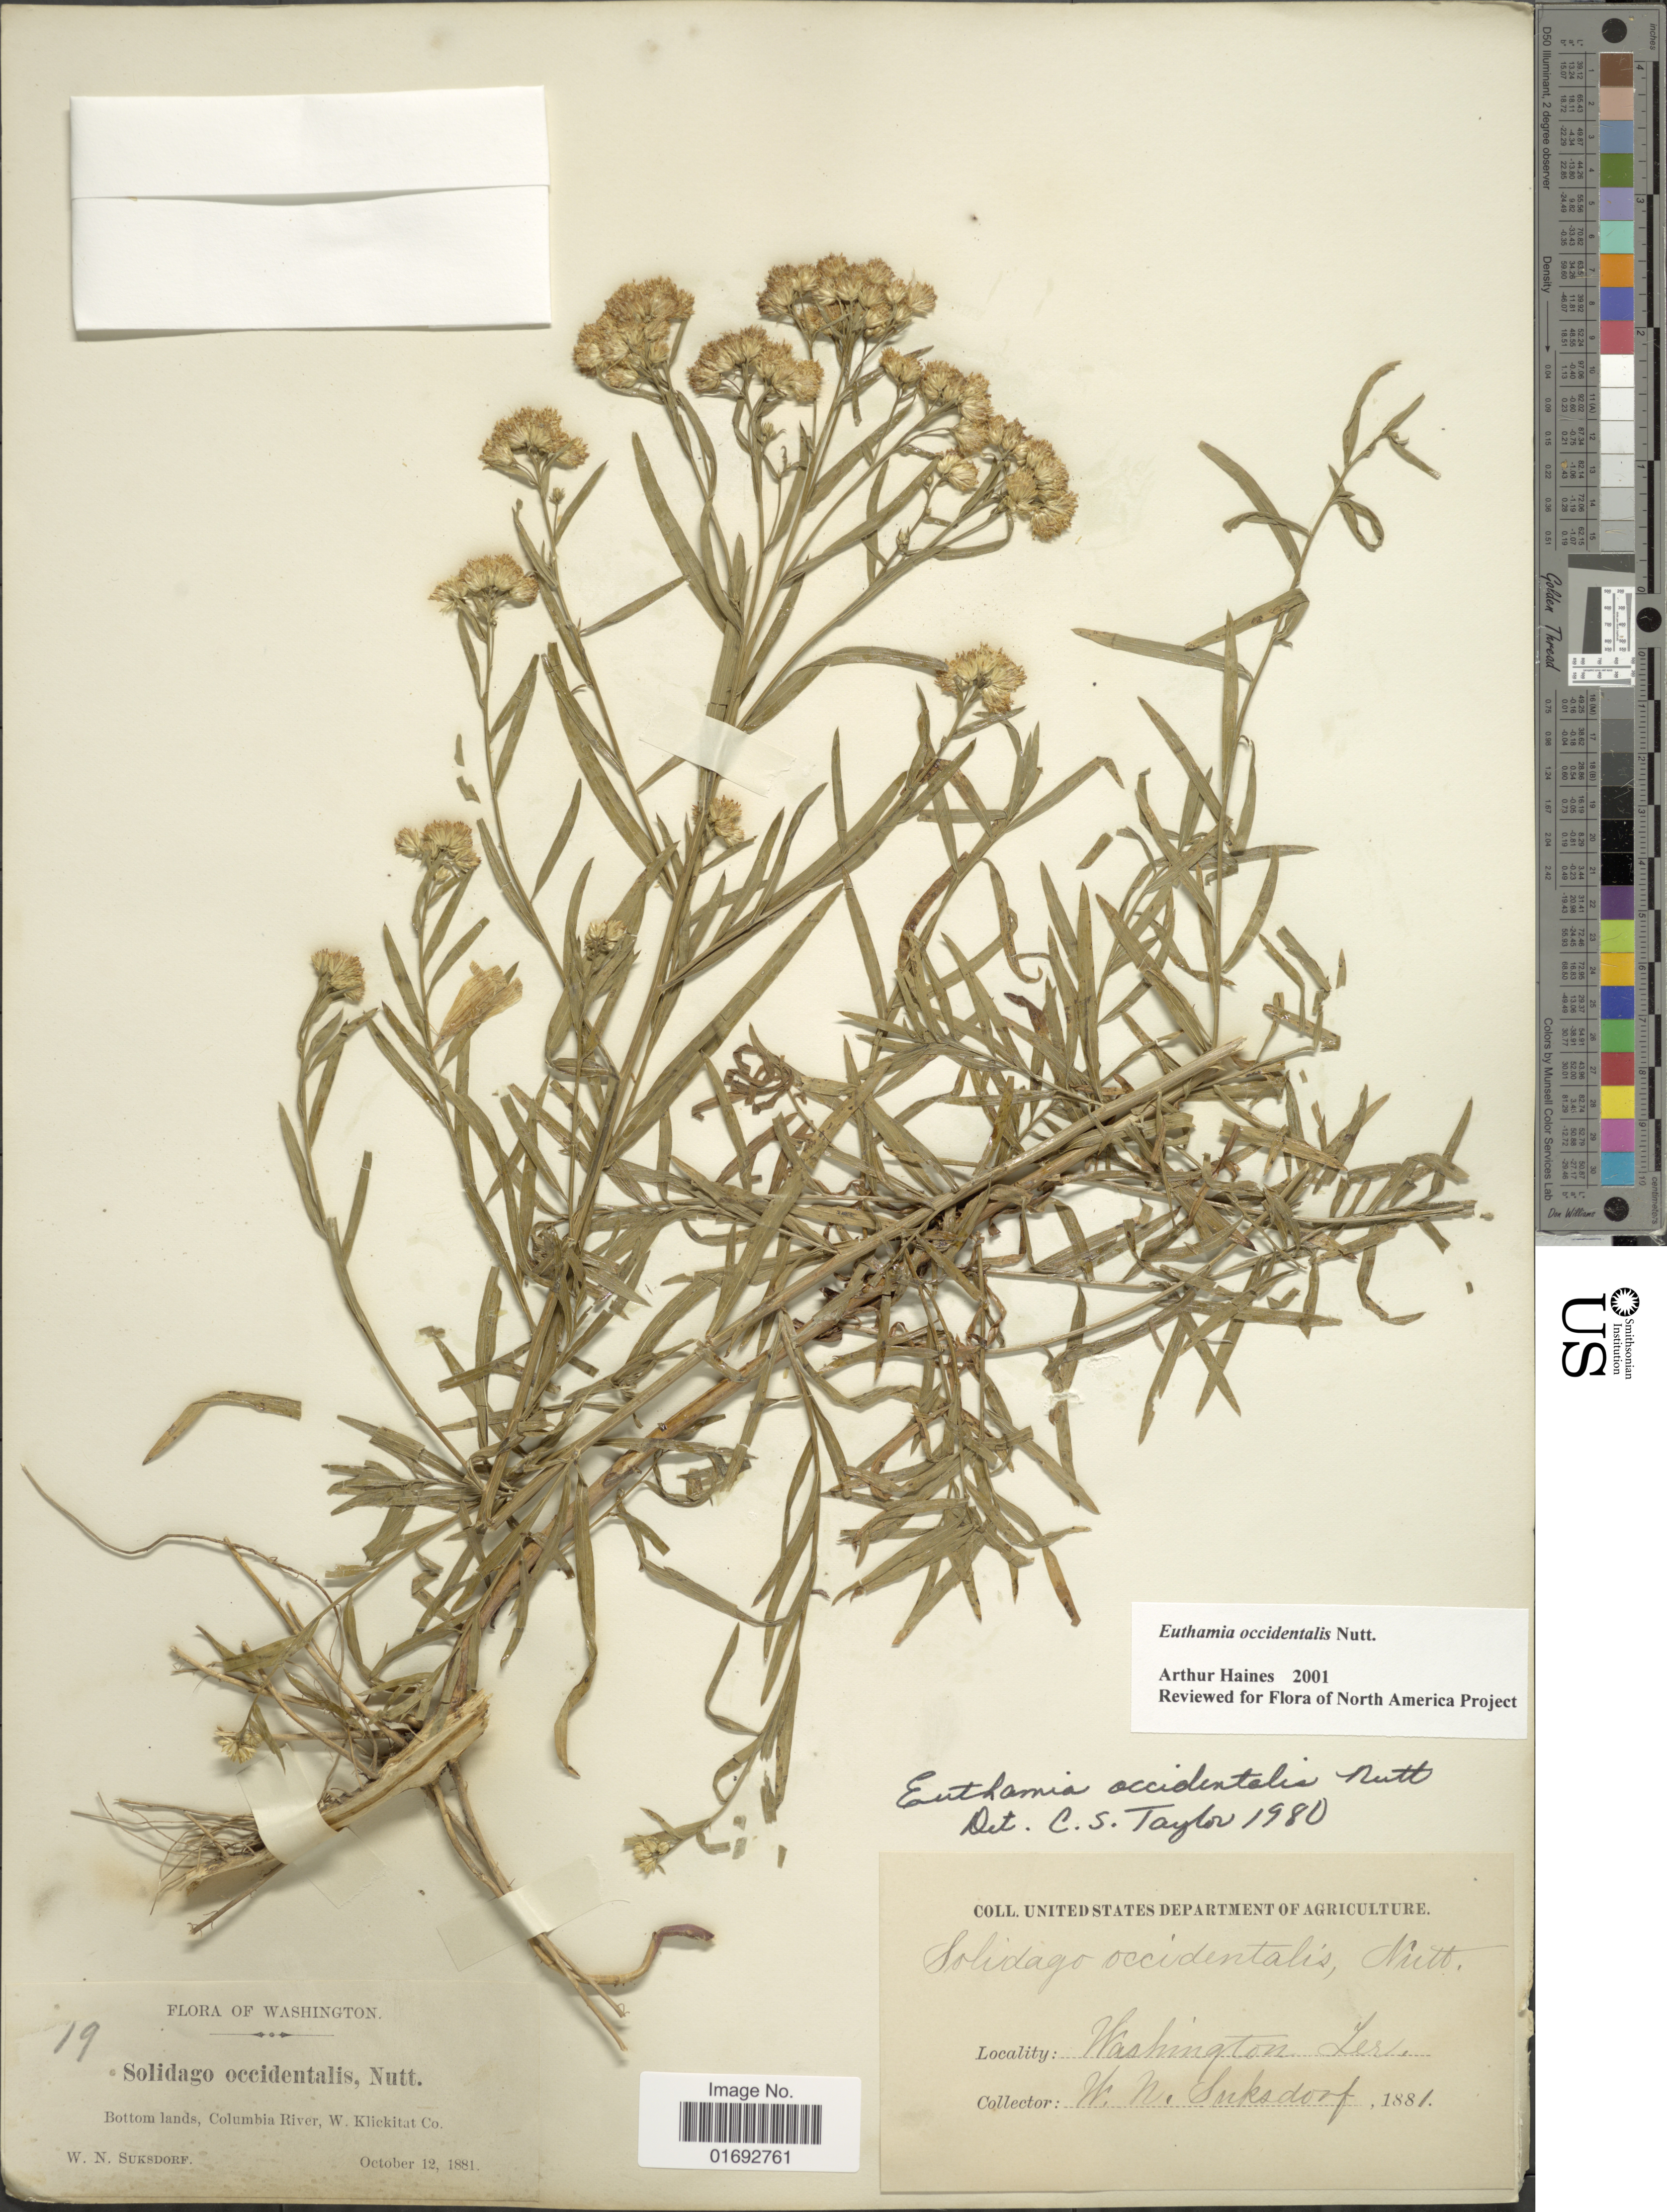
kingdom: Plantae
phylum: Tracheophyta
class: Magnoliopsida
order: Asterales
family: Asteraceae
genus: Euthamia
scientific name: Euthamia occidentalis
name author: Nutt.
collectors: W. N. Suksdorf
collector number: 19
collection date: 1881-10-12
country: United States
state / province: Washington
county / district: Klickitat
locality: Bottom lands, Columbia River, W. Klickitat Co.